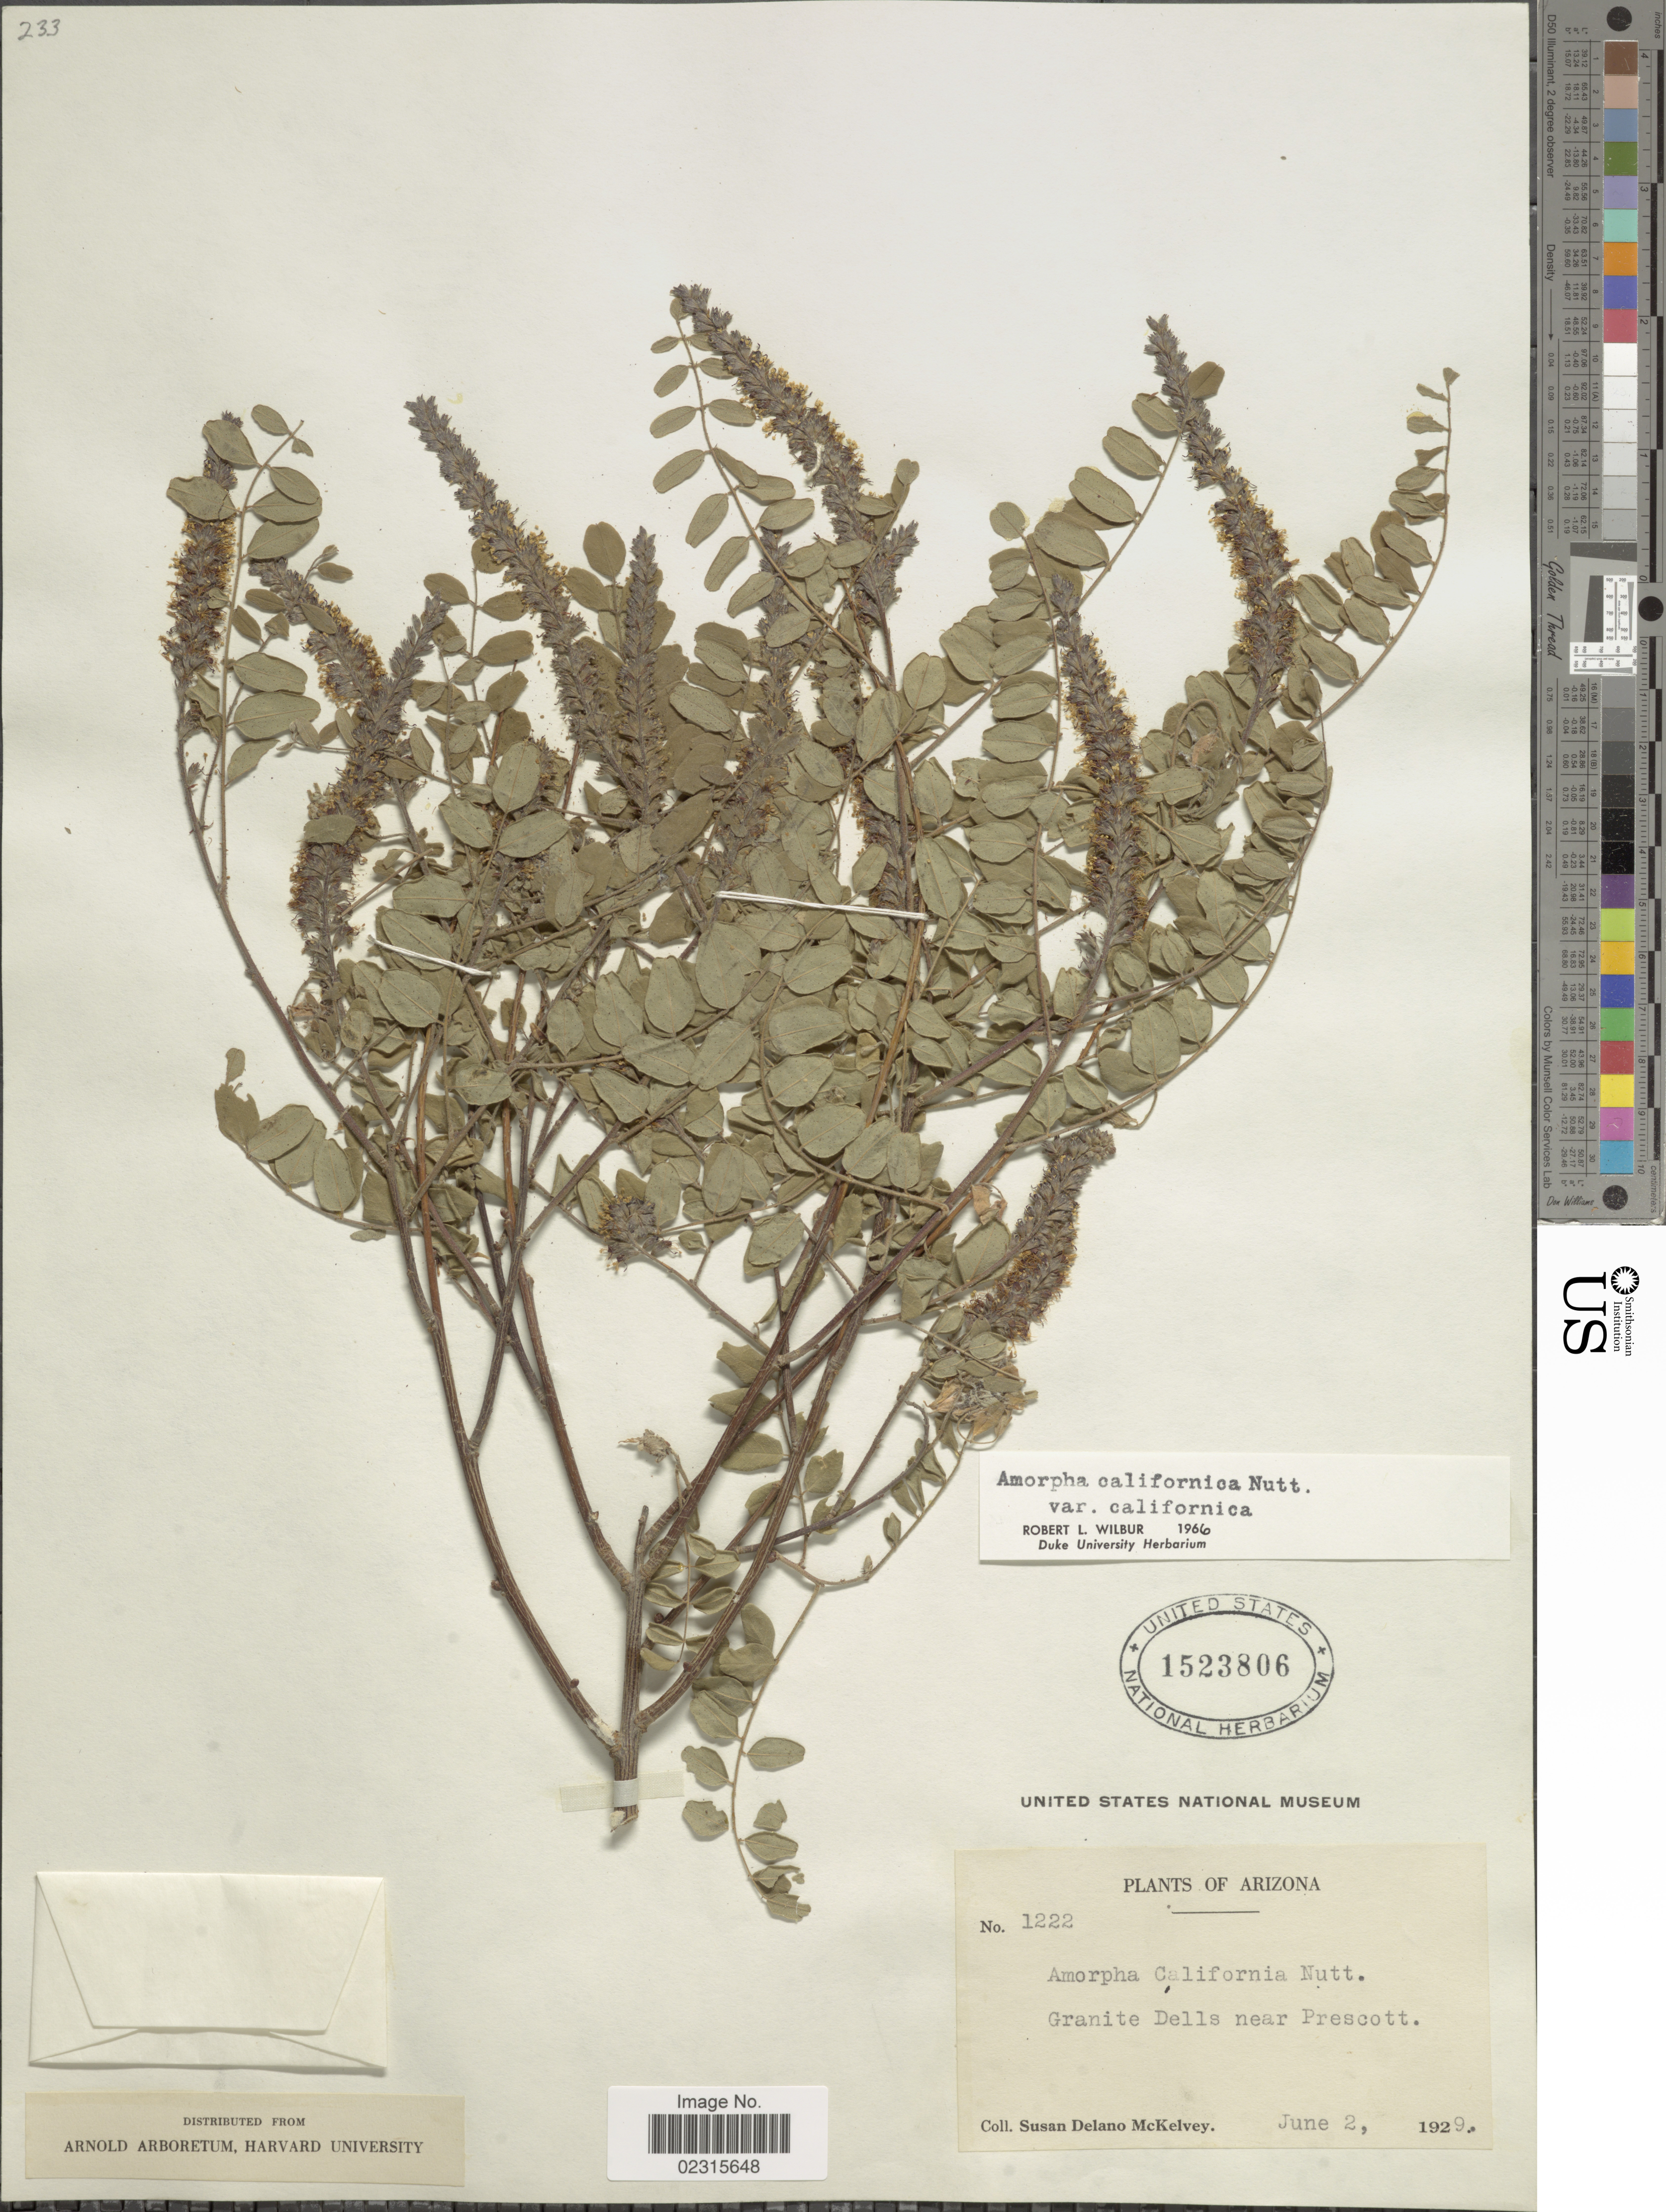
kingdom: Plantae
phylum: Tracheophyta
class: Magnoliopsida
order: Fabales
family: Fabaceae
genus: Amorpha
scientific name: Amorpha californica var. californica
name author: Nutt.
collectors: S. A. McKelvey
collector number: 1222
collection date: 1929-06-02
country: United States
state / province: Arizona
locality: Granite Dells near Prescott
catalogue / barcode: US 1523806